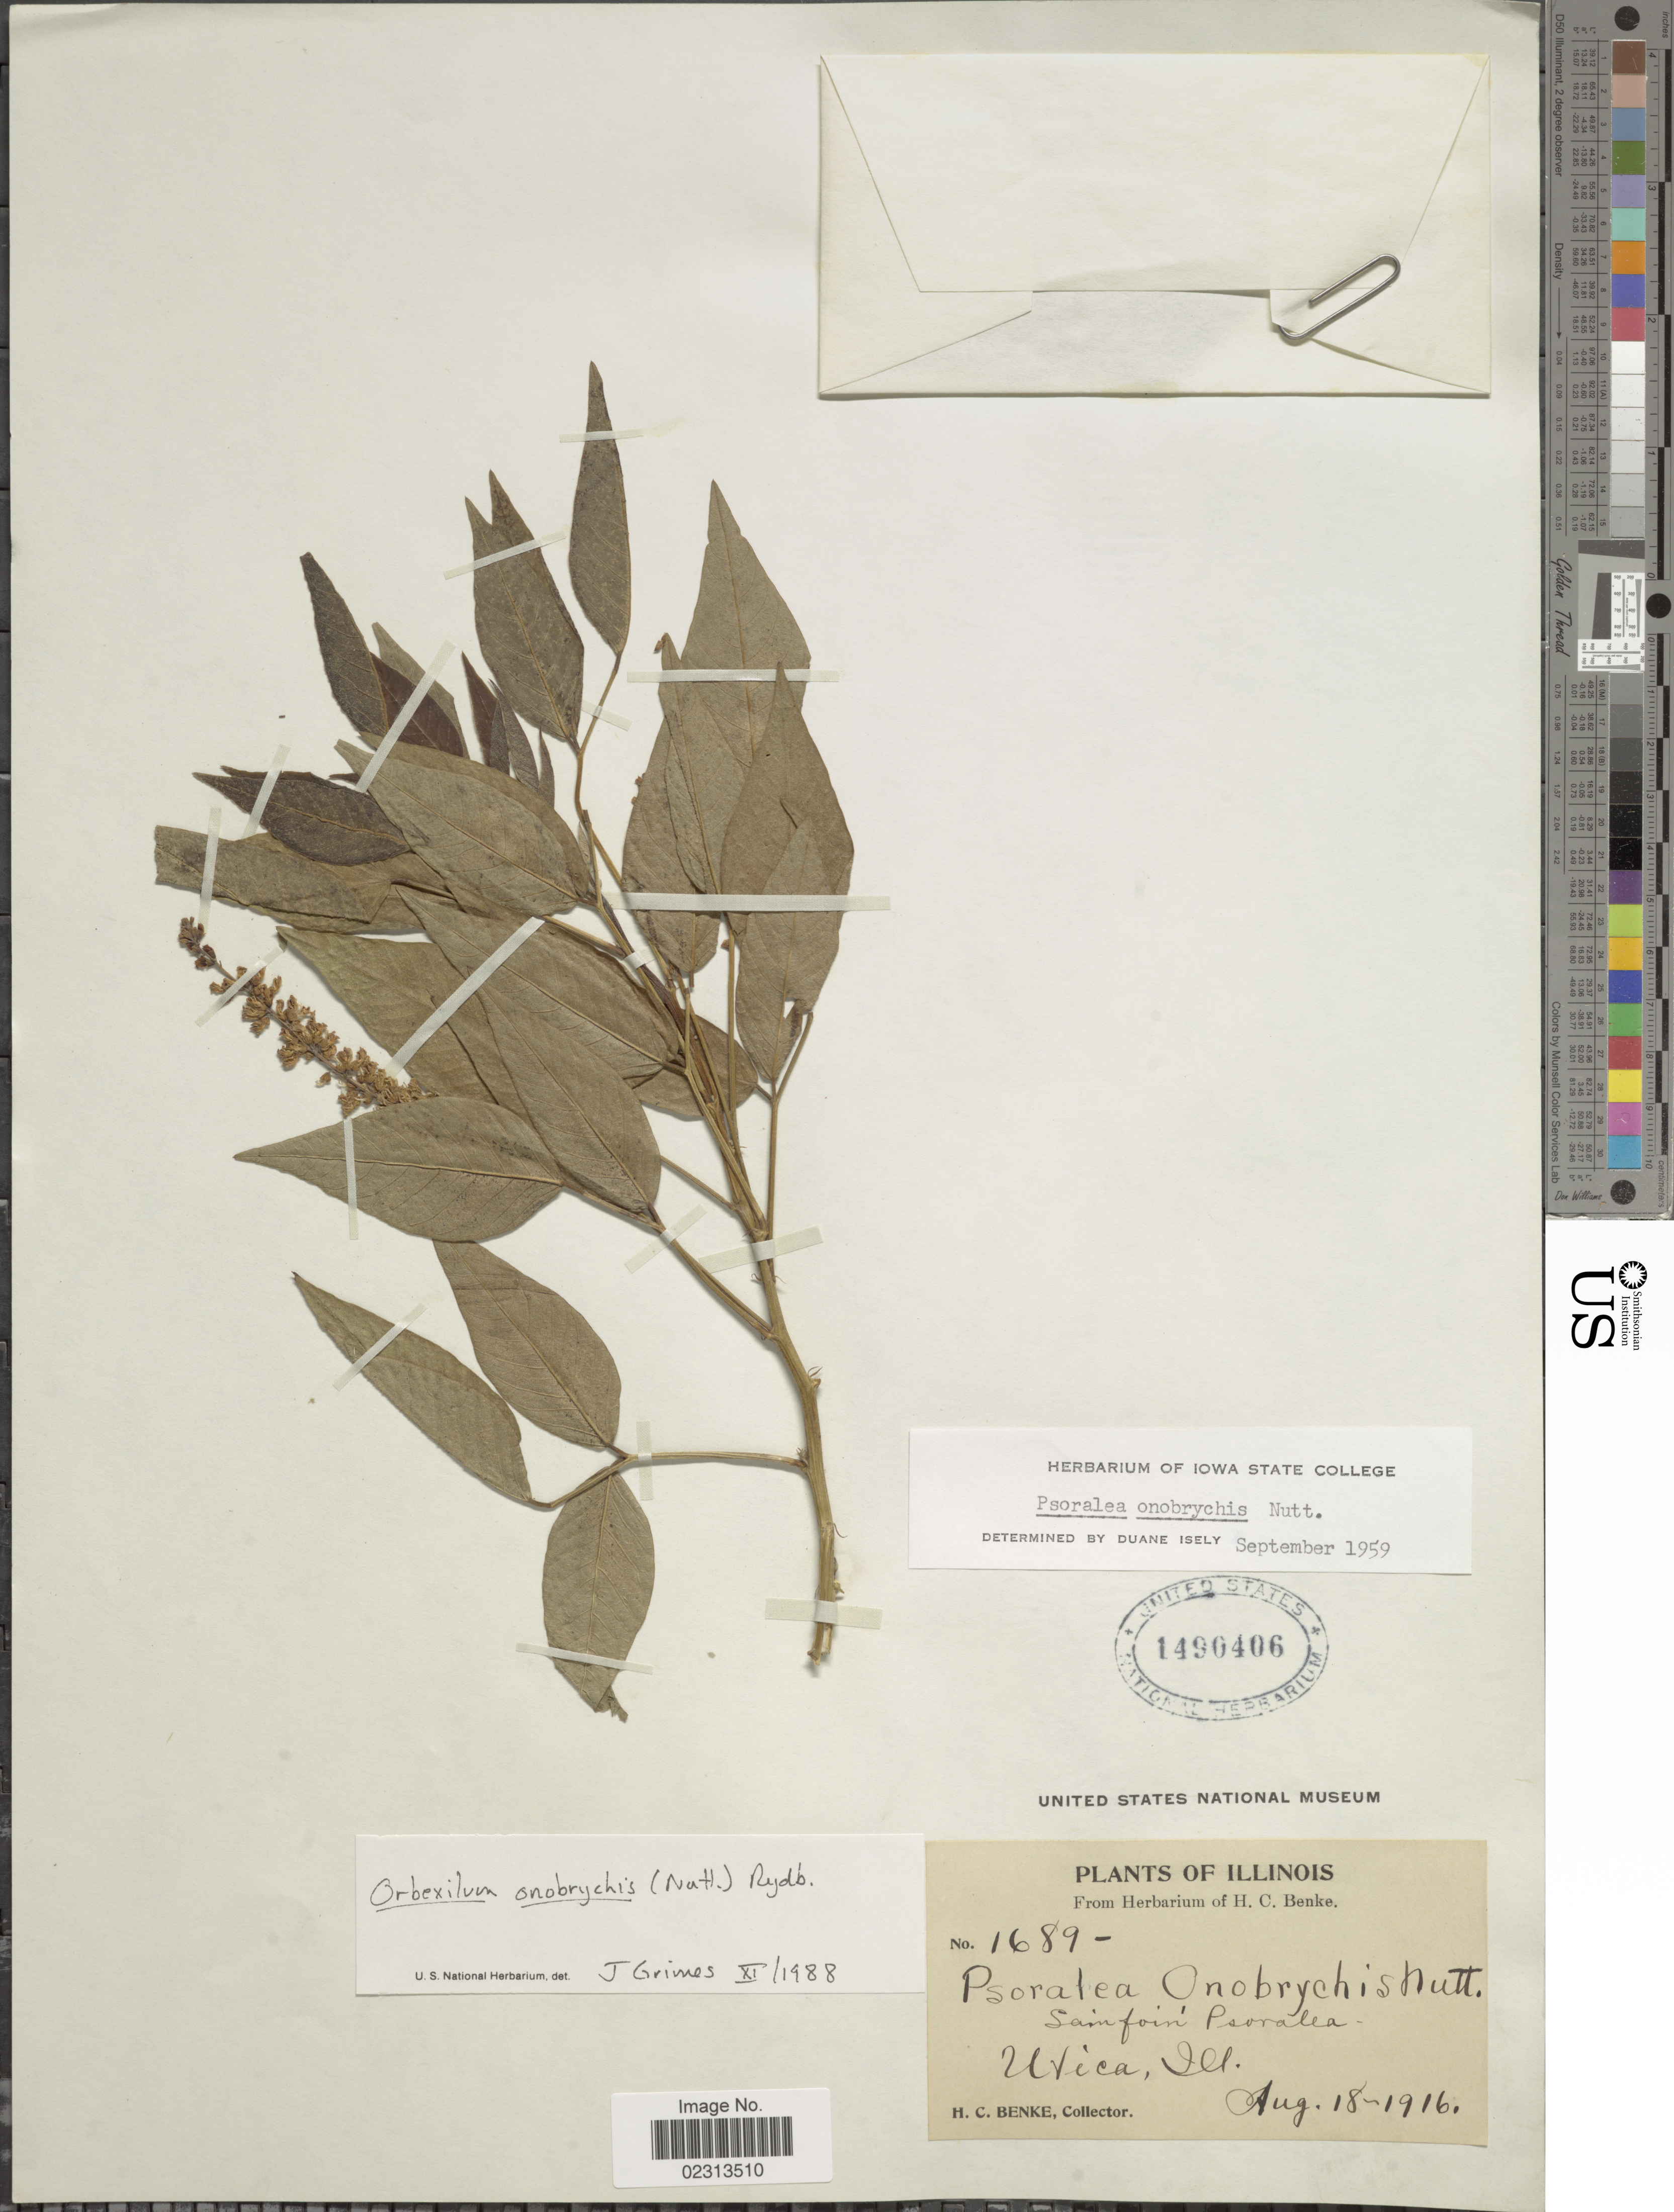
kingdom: Plantae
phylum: Tracheophyta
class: Magnoliopsida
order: Fabales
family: Fabaceae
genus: Orbexilum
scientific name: Orbexilum onobrychis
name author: (Nutt.) Rydb.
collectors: H. Benke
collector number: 1689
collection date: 1916-08-18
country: United States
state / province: Illinois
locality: Utica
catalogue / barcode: US 1490406